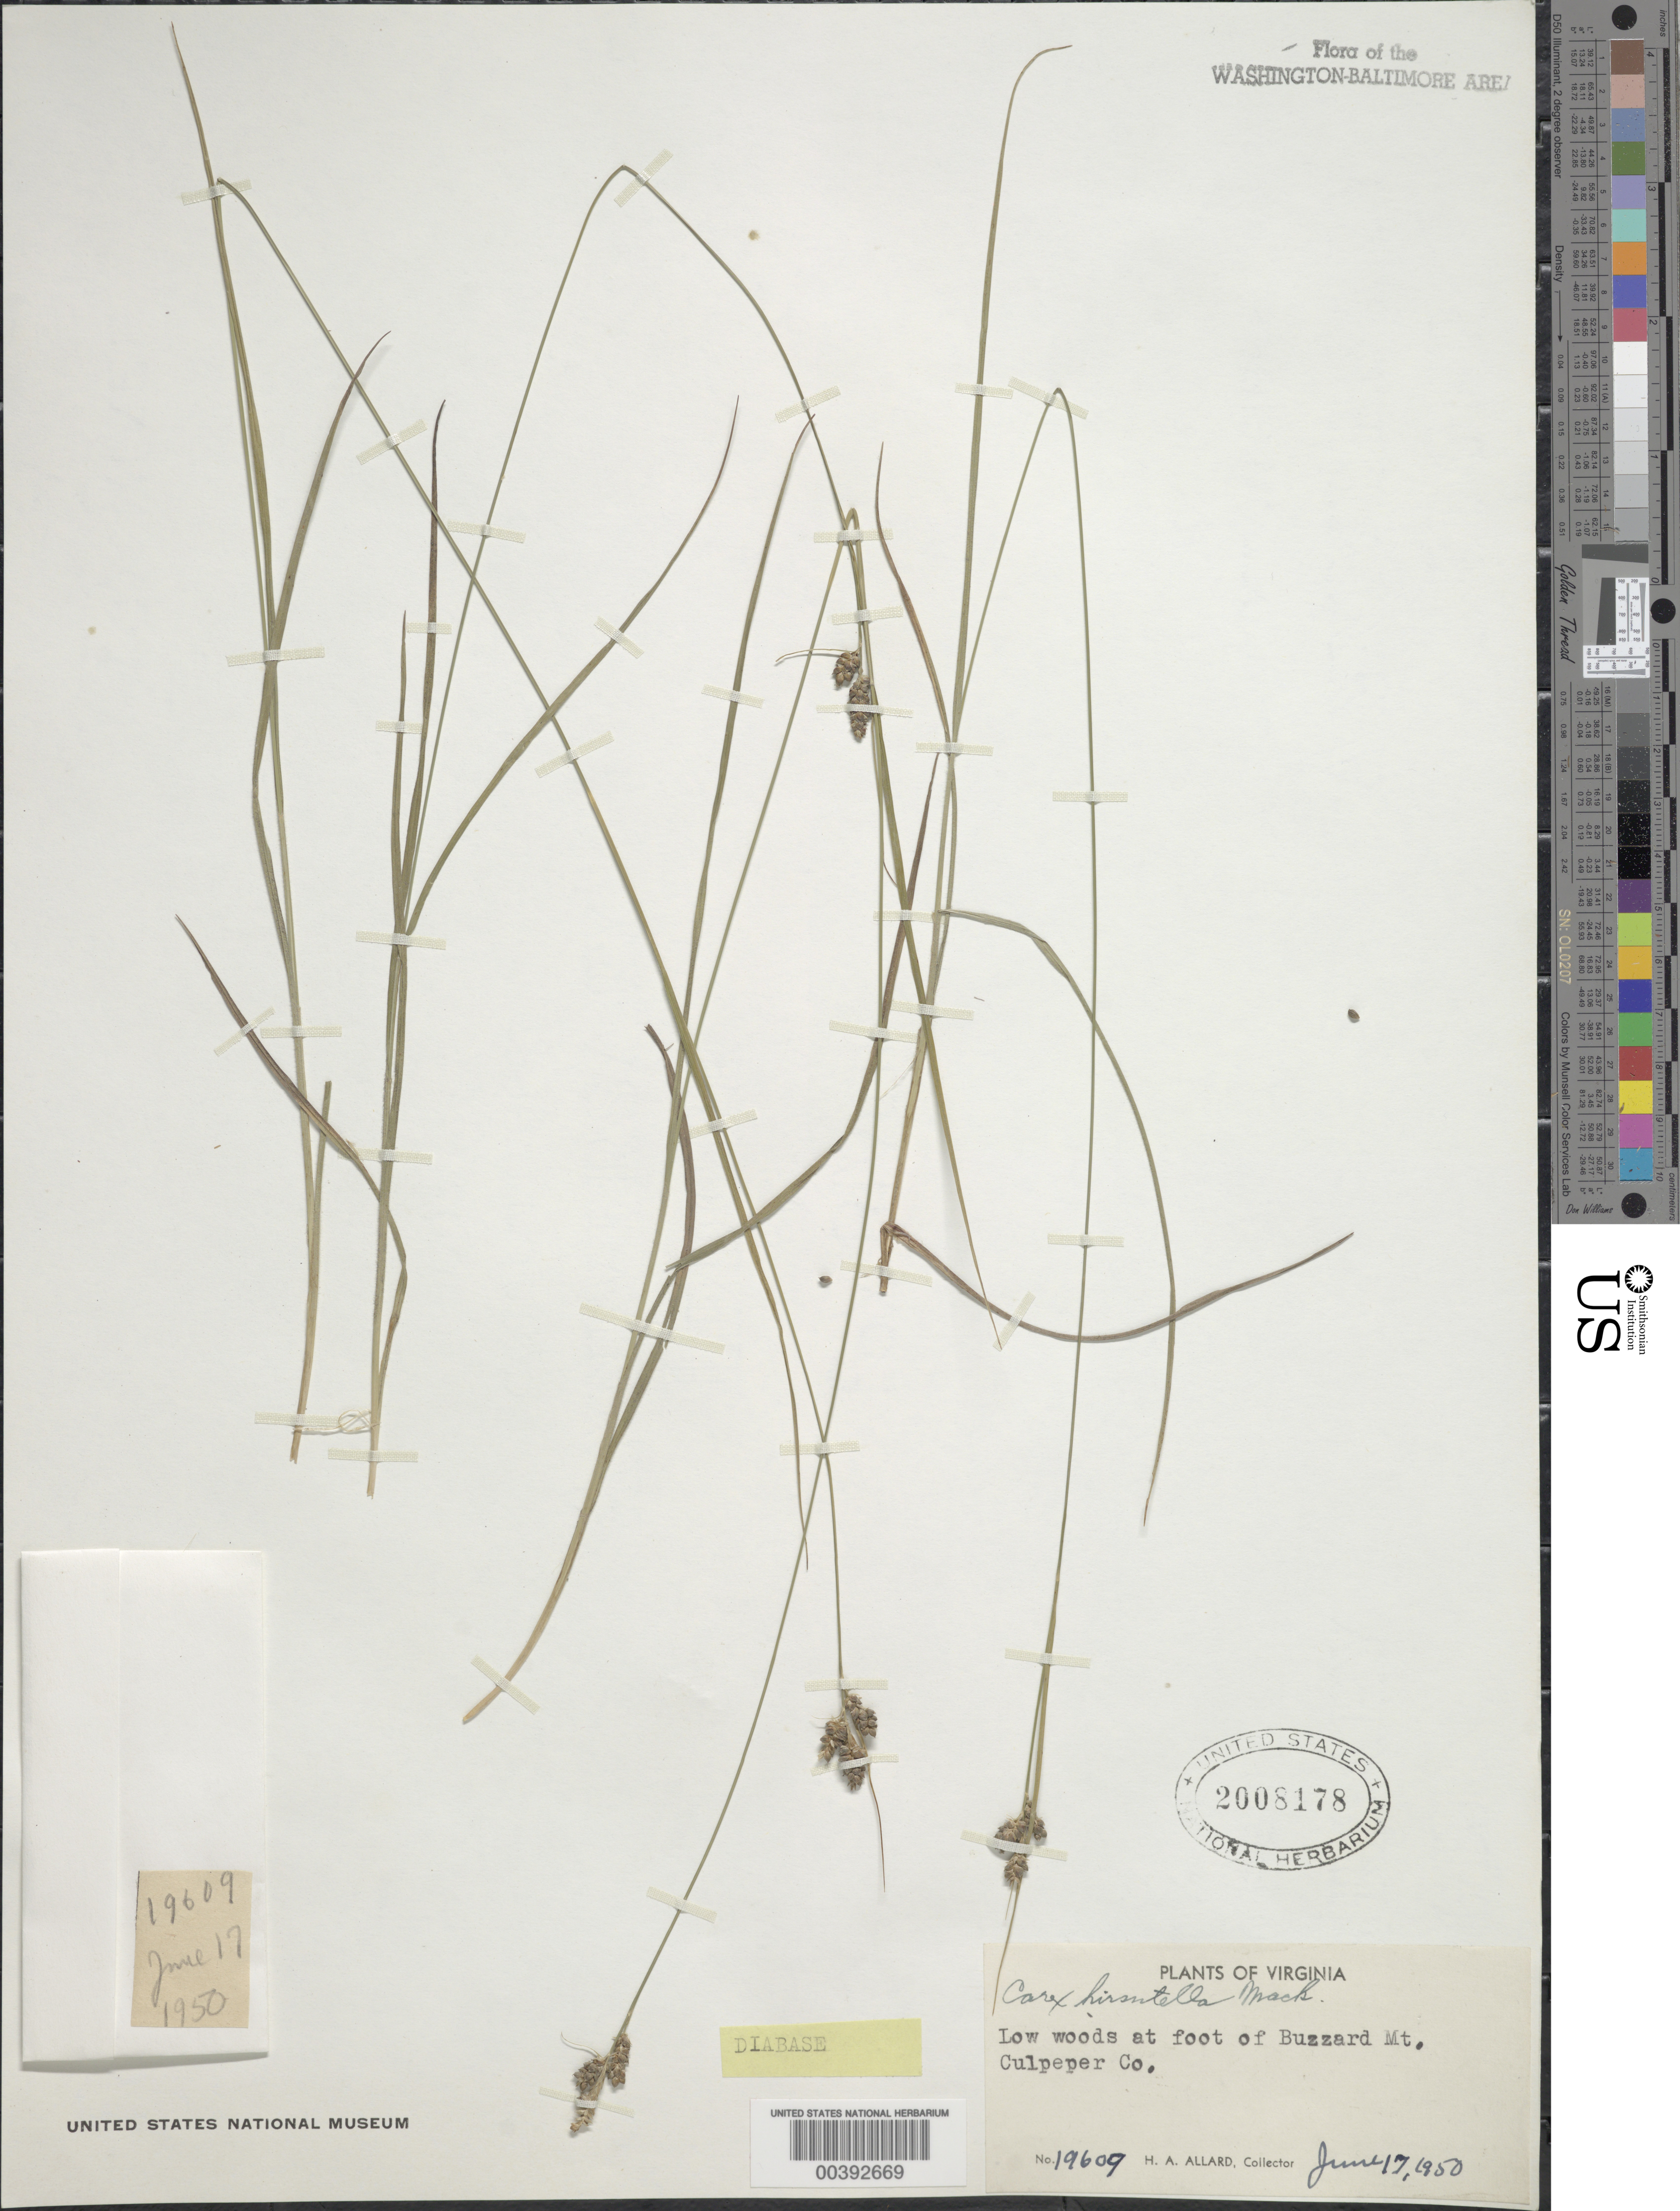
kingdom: Plantae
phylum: Tracheophyta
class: Liliopsida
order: Poales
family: Cyperaceae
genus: Carex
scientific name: Carex hirsutella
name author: Mack.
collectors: H. A. Allard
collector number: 19609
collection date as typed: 17 Jun 1950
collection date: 1950-06-17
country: United States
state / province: Virginia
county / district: Culpeper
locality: Buzzard Mountain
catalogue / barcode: US 2008178